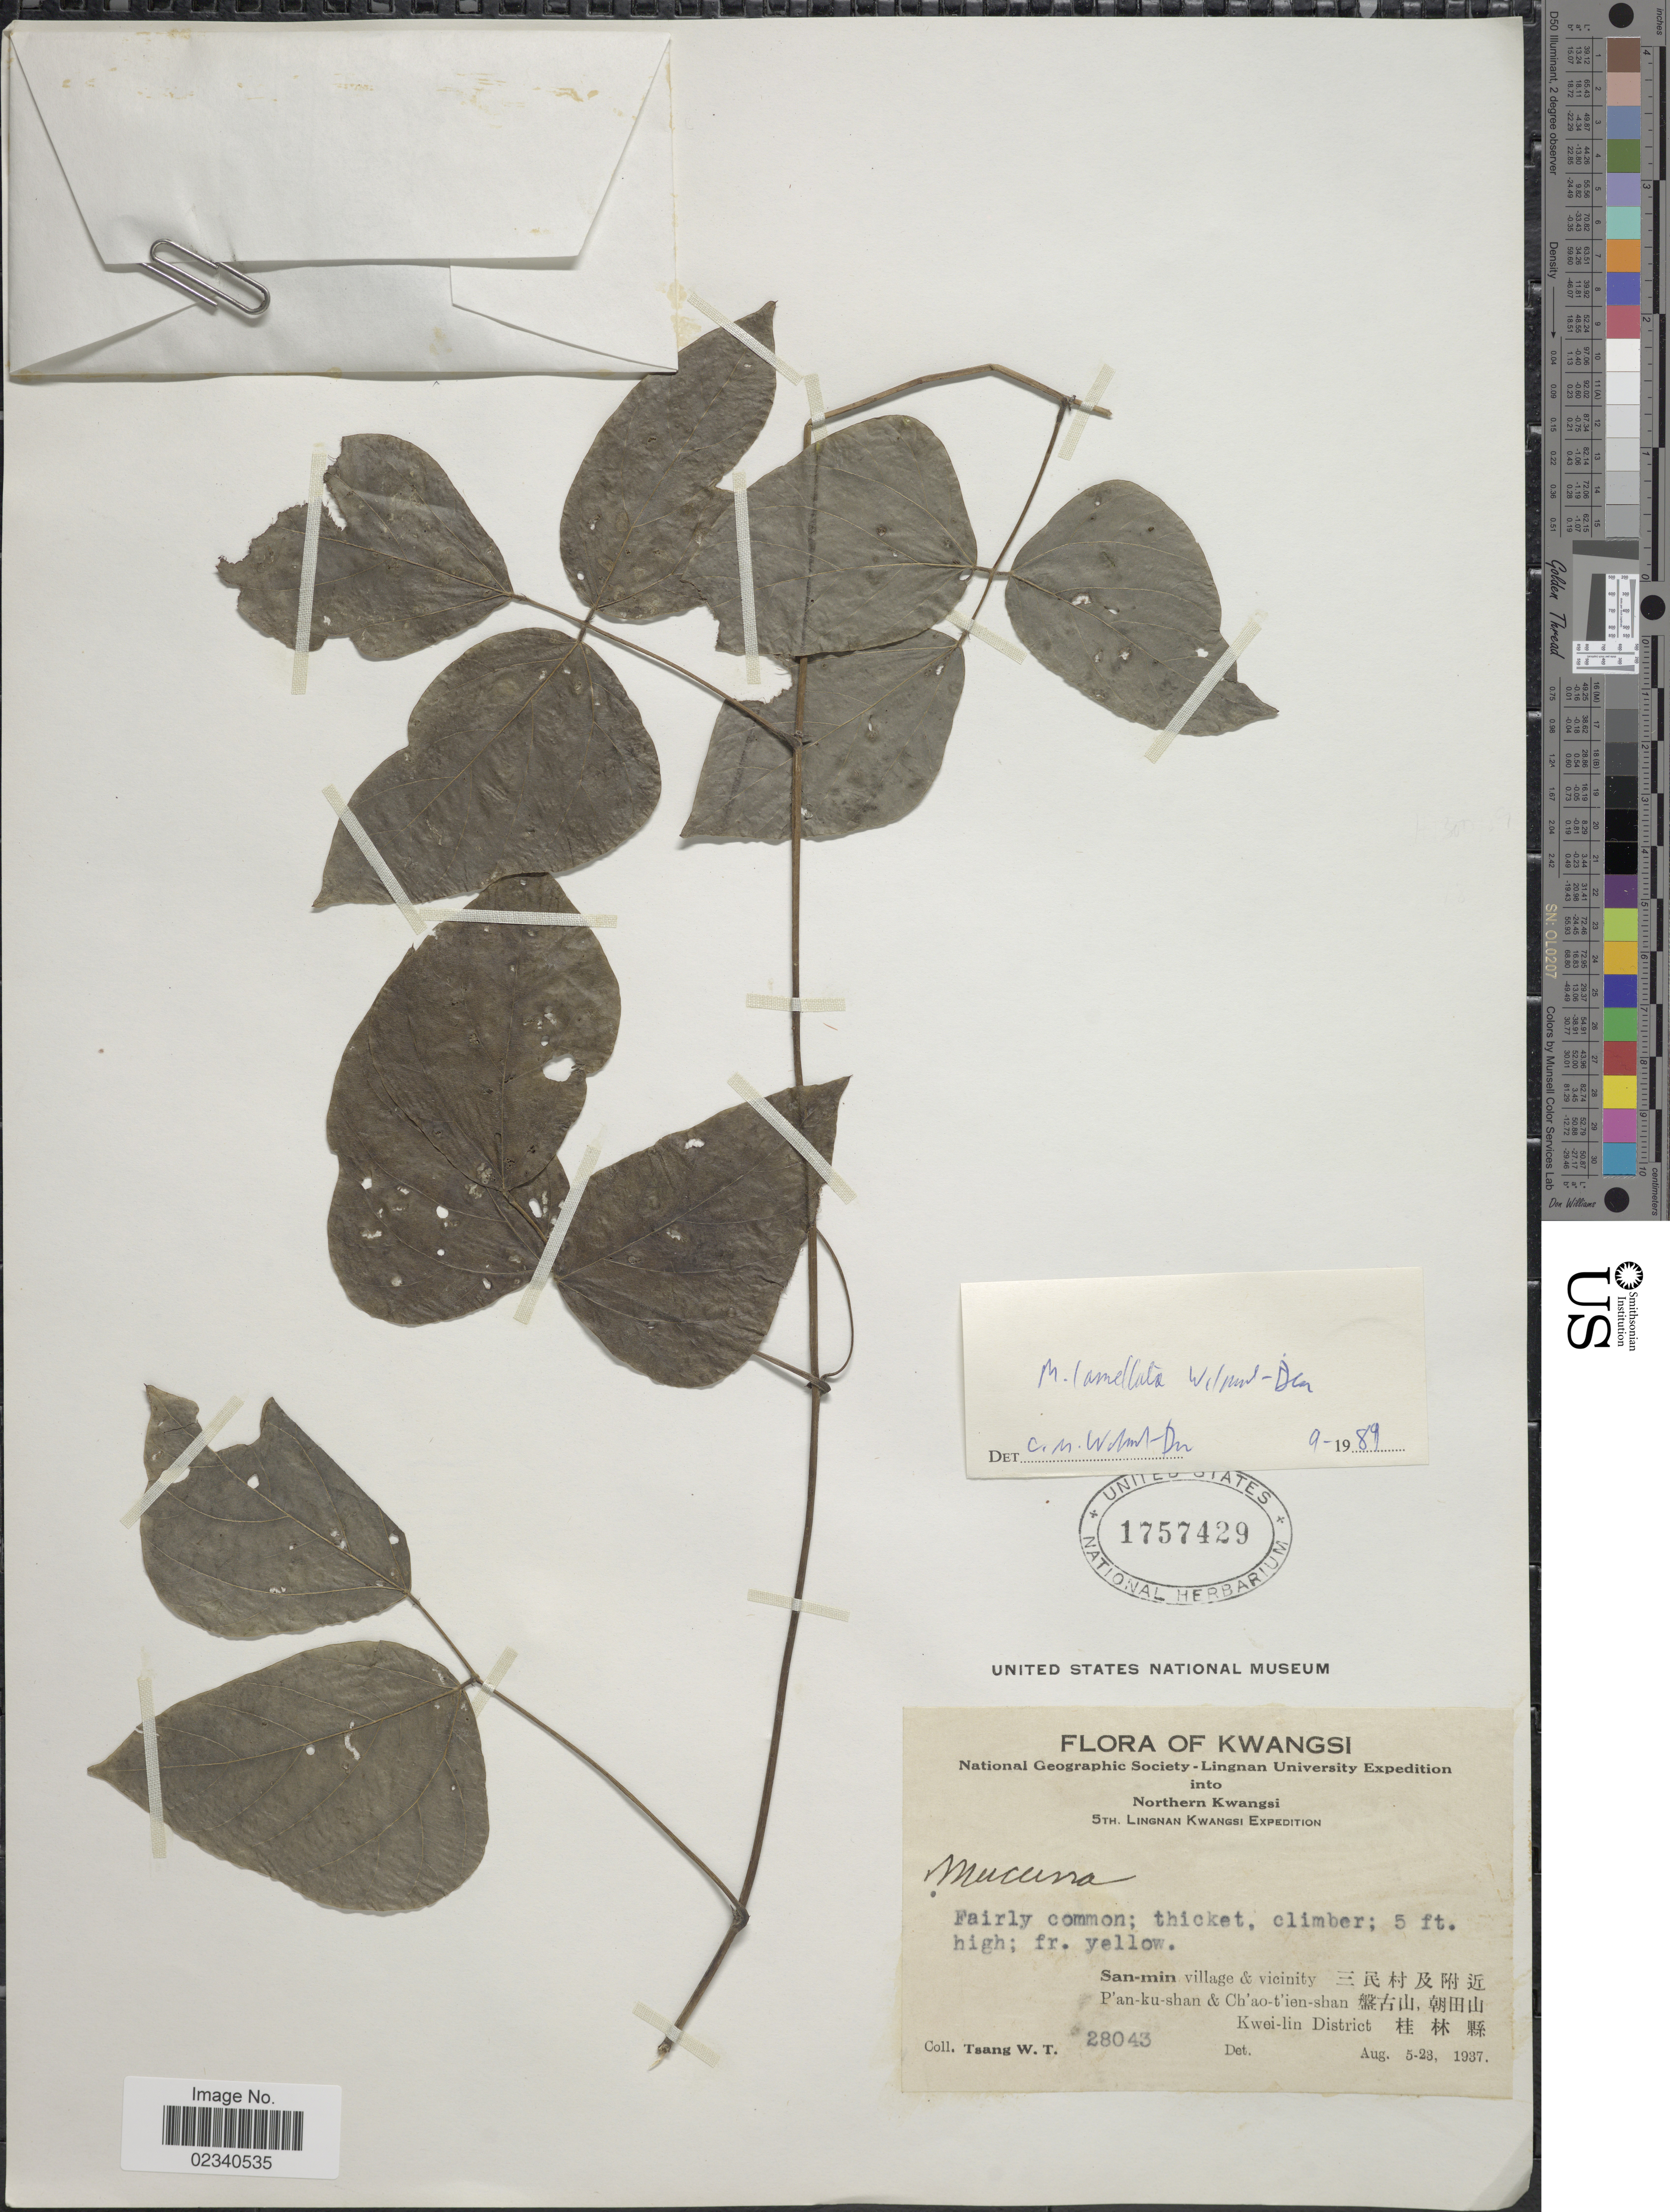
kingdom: Plantae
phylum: Tracheophyta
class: Magnoliopsida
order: Fabales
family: Fabaceae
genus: Mucuna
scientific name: Mucuna lamellata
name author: Wilmot-Dear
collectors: W. T. Tsang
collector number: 28043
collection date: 1937-08-05/1937-08-23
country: China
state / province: Guangxi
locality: Northern Kwangsi. San-min village & vicinity. P'an-ku-shan & Ch'ao-t'ien-shan Kwei-lin District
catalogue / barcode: US 1757429